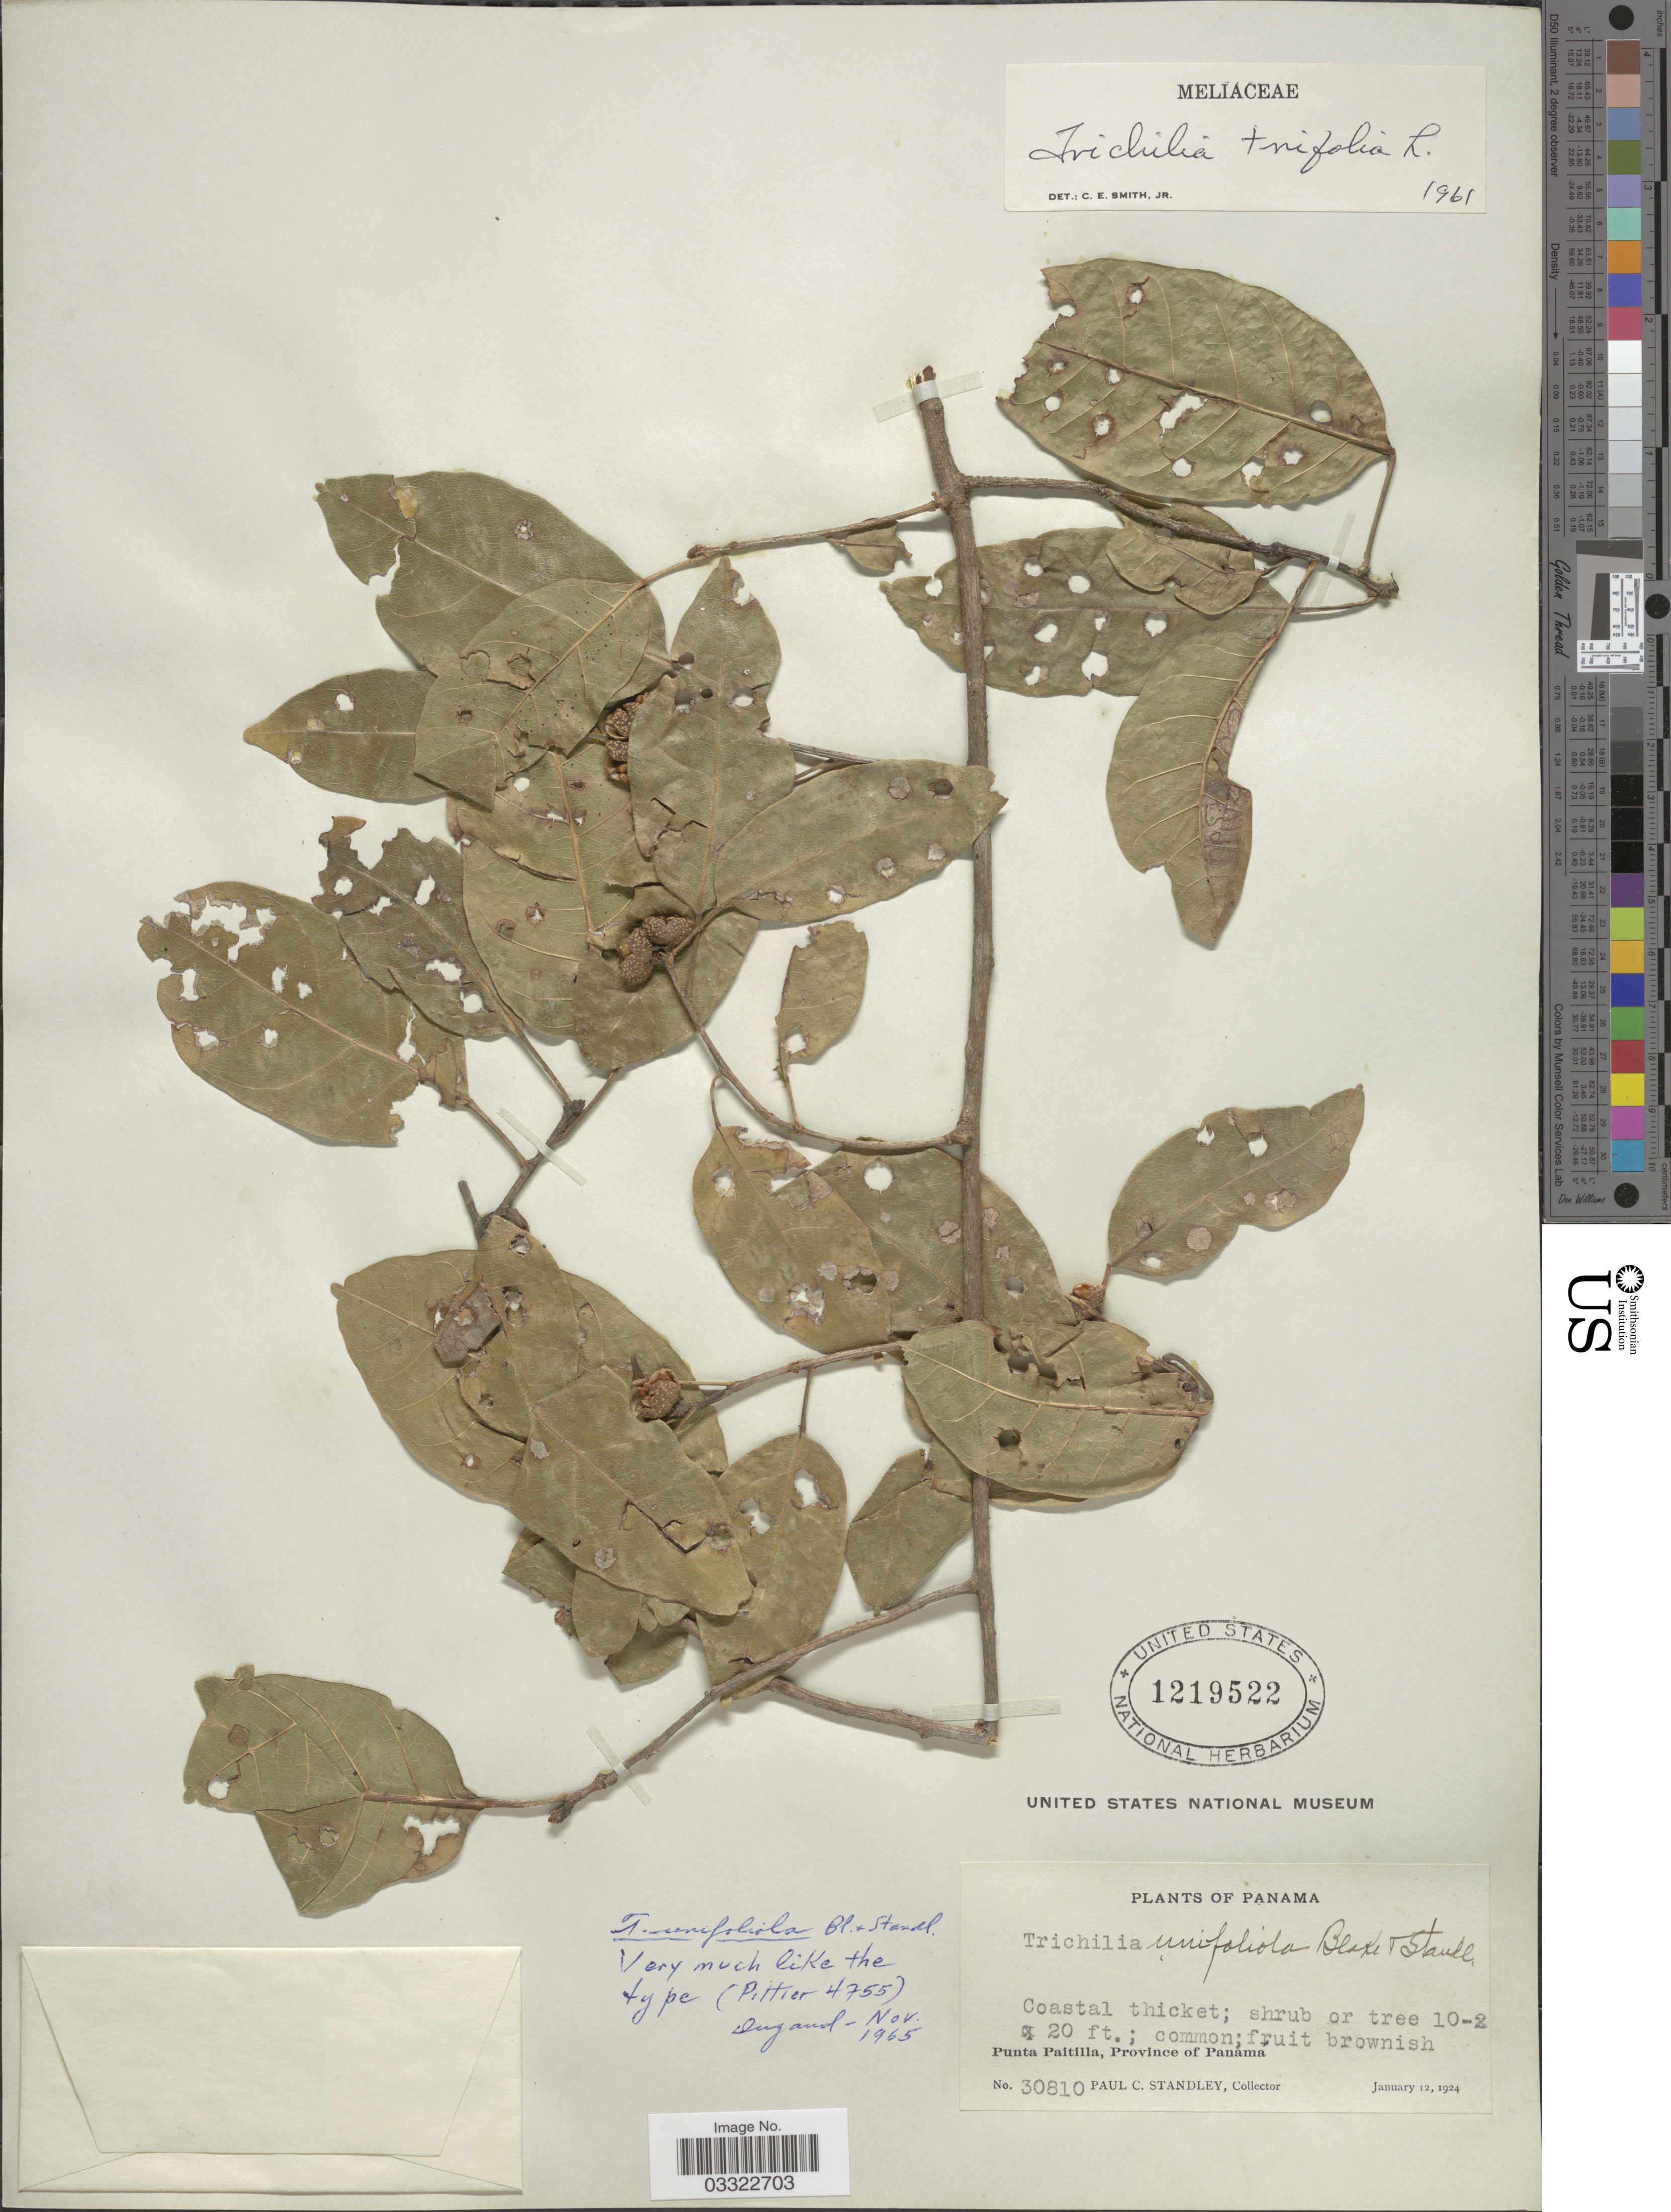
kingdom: Plantae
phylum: Tracheophyta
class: Magnoliopsida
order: Sapindales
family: Meliaceae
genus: Trichilia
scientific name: Trichilia unifoliola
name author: S.F. Blake & Standl.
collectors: P. C. Standley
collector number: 30810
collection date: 1924-01-12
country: Panama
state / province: Panamá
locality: Punta Paitilla.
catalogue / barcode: US 1219522